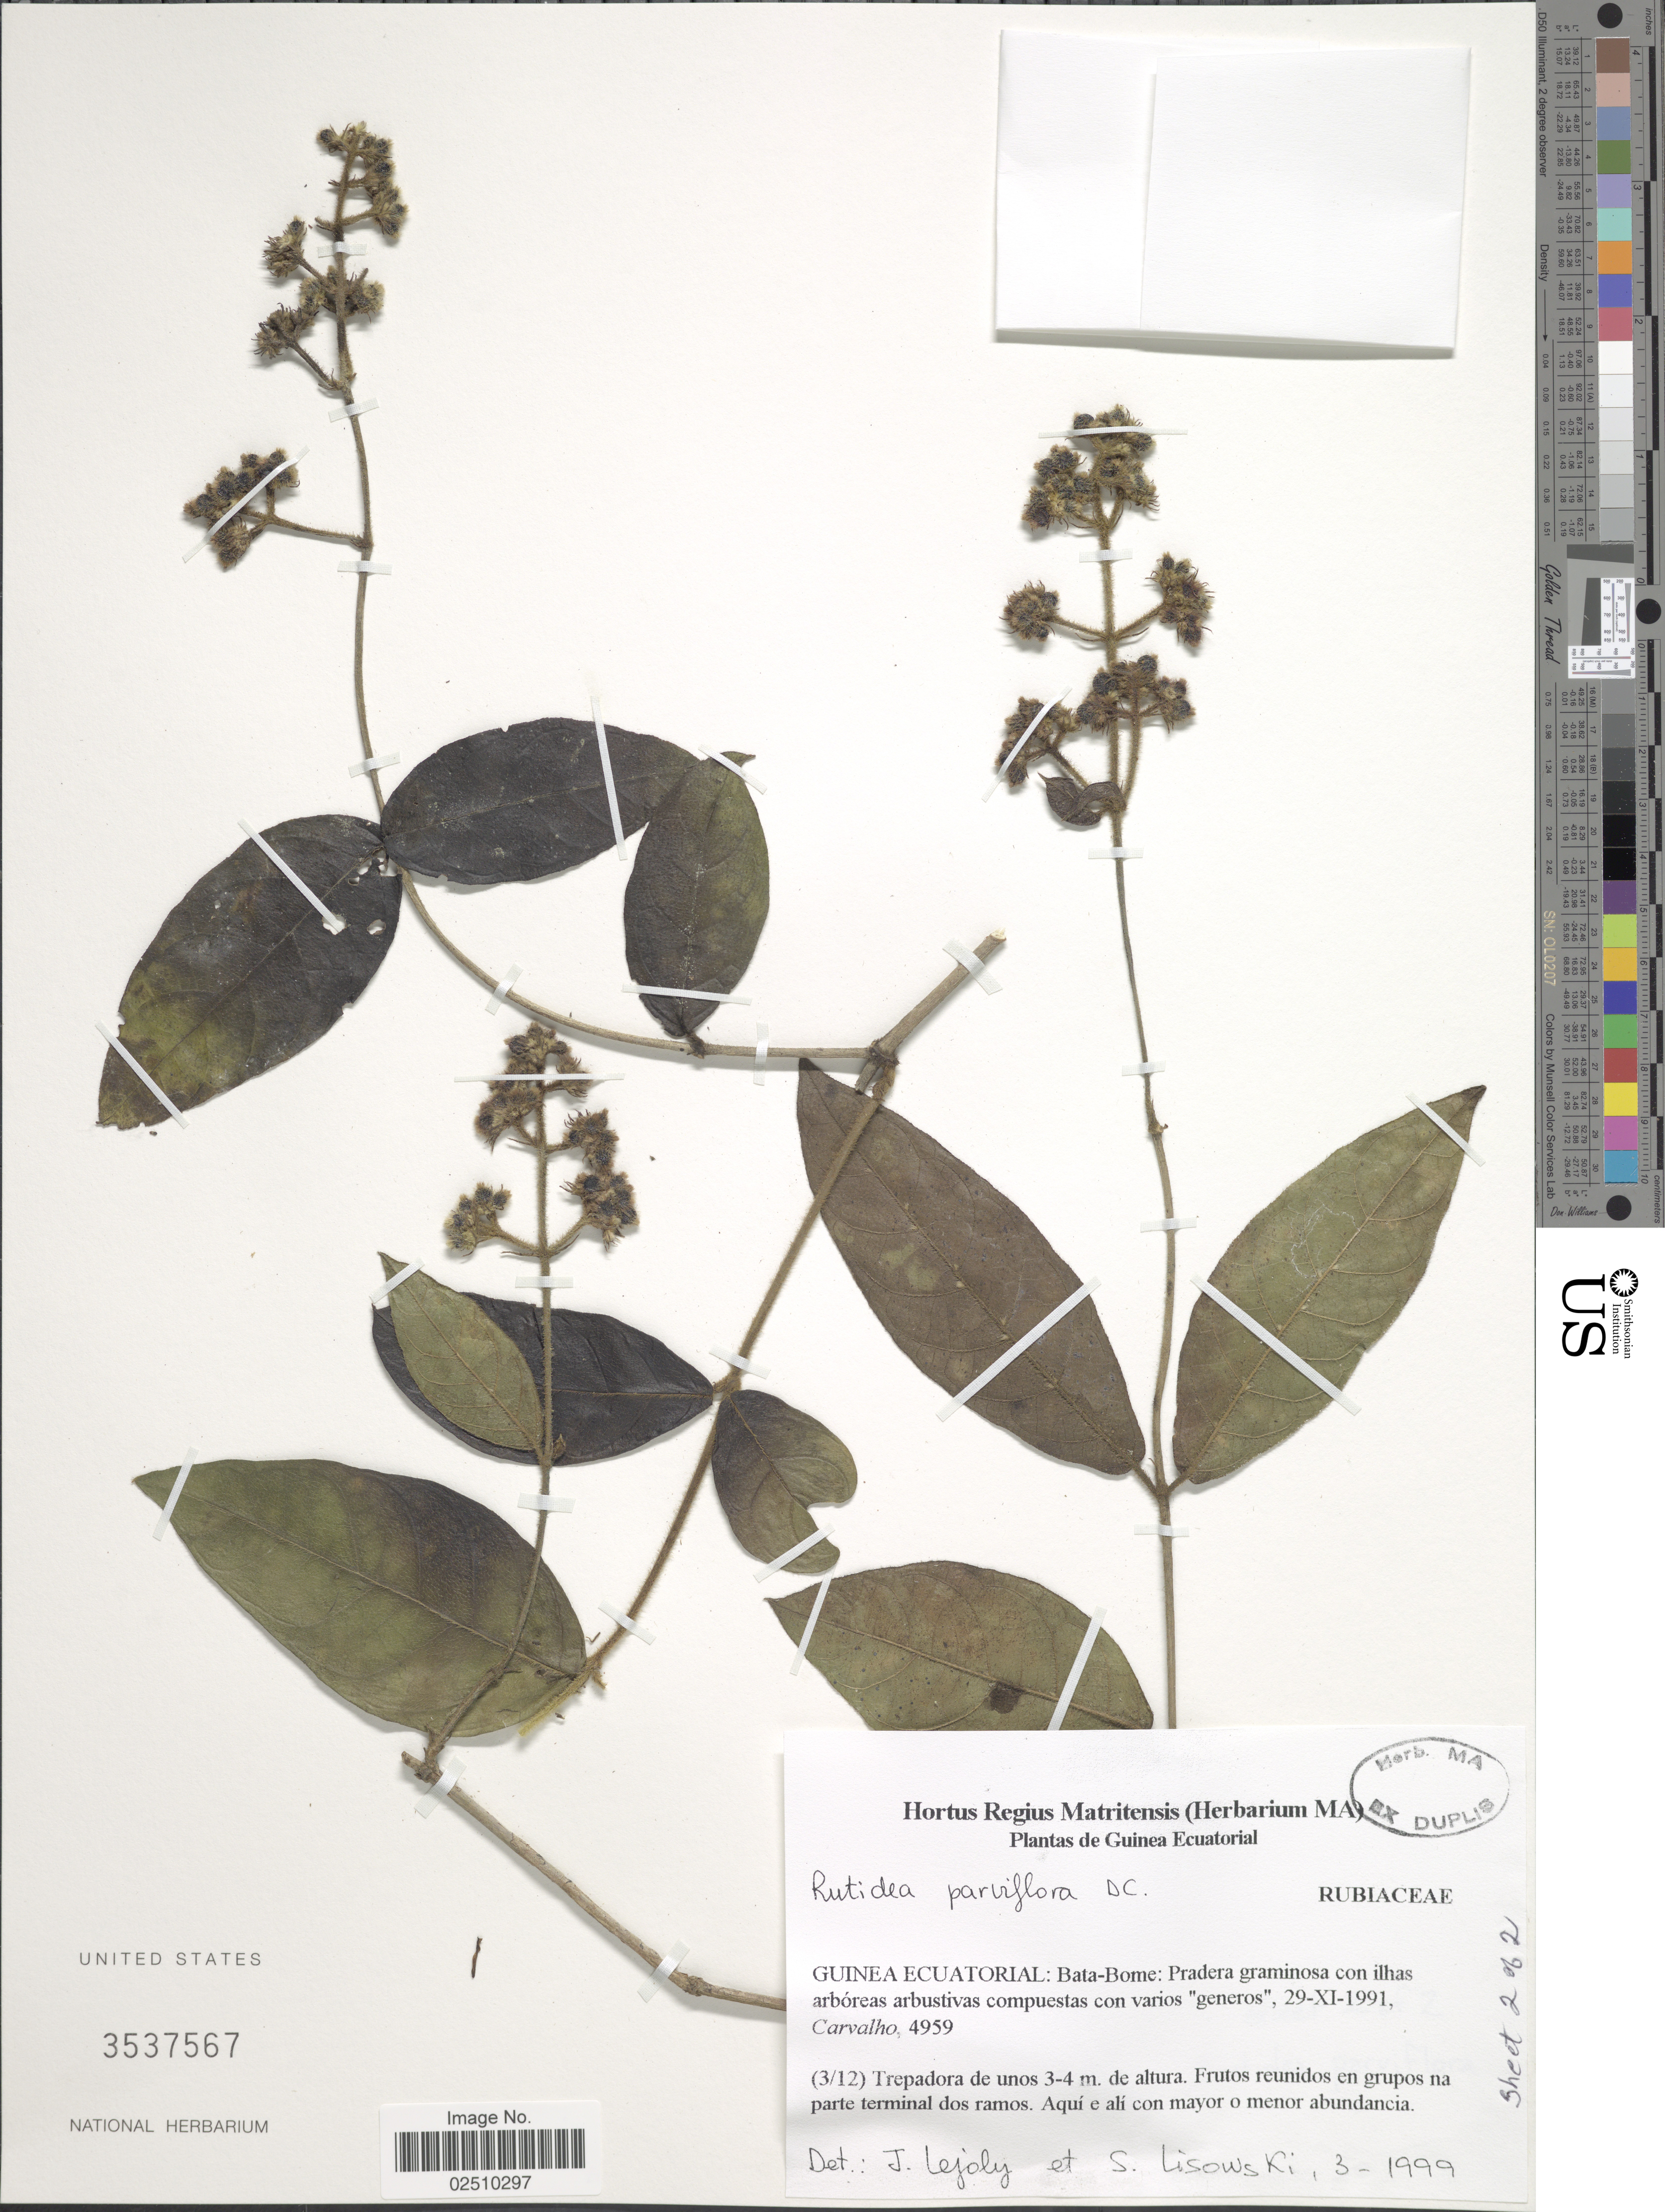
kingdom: Plantae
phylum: Tracheophyta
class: Magnoliopsida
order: Gentianales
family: Rubiaceae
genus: Rutidea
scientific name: Rutidea parviflora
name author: DC.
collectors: Carvalho, --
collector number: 4959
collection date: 1991-11-29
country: Equatorial Guinea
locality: Bata-Bome: Pradera graminosa con ilhas arboreas arbustivas compuestas con varios generos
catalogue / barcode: US 3537567